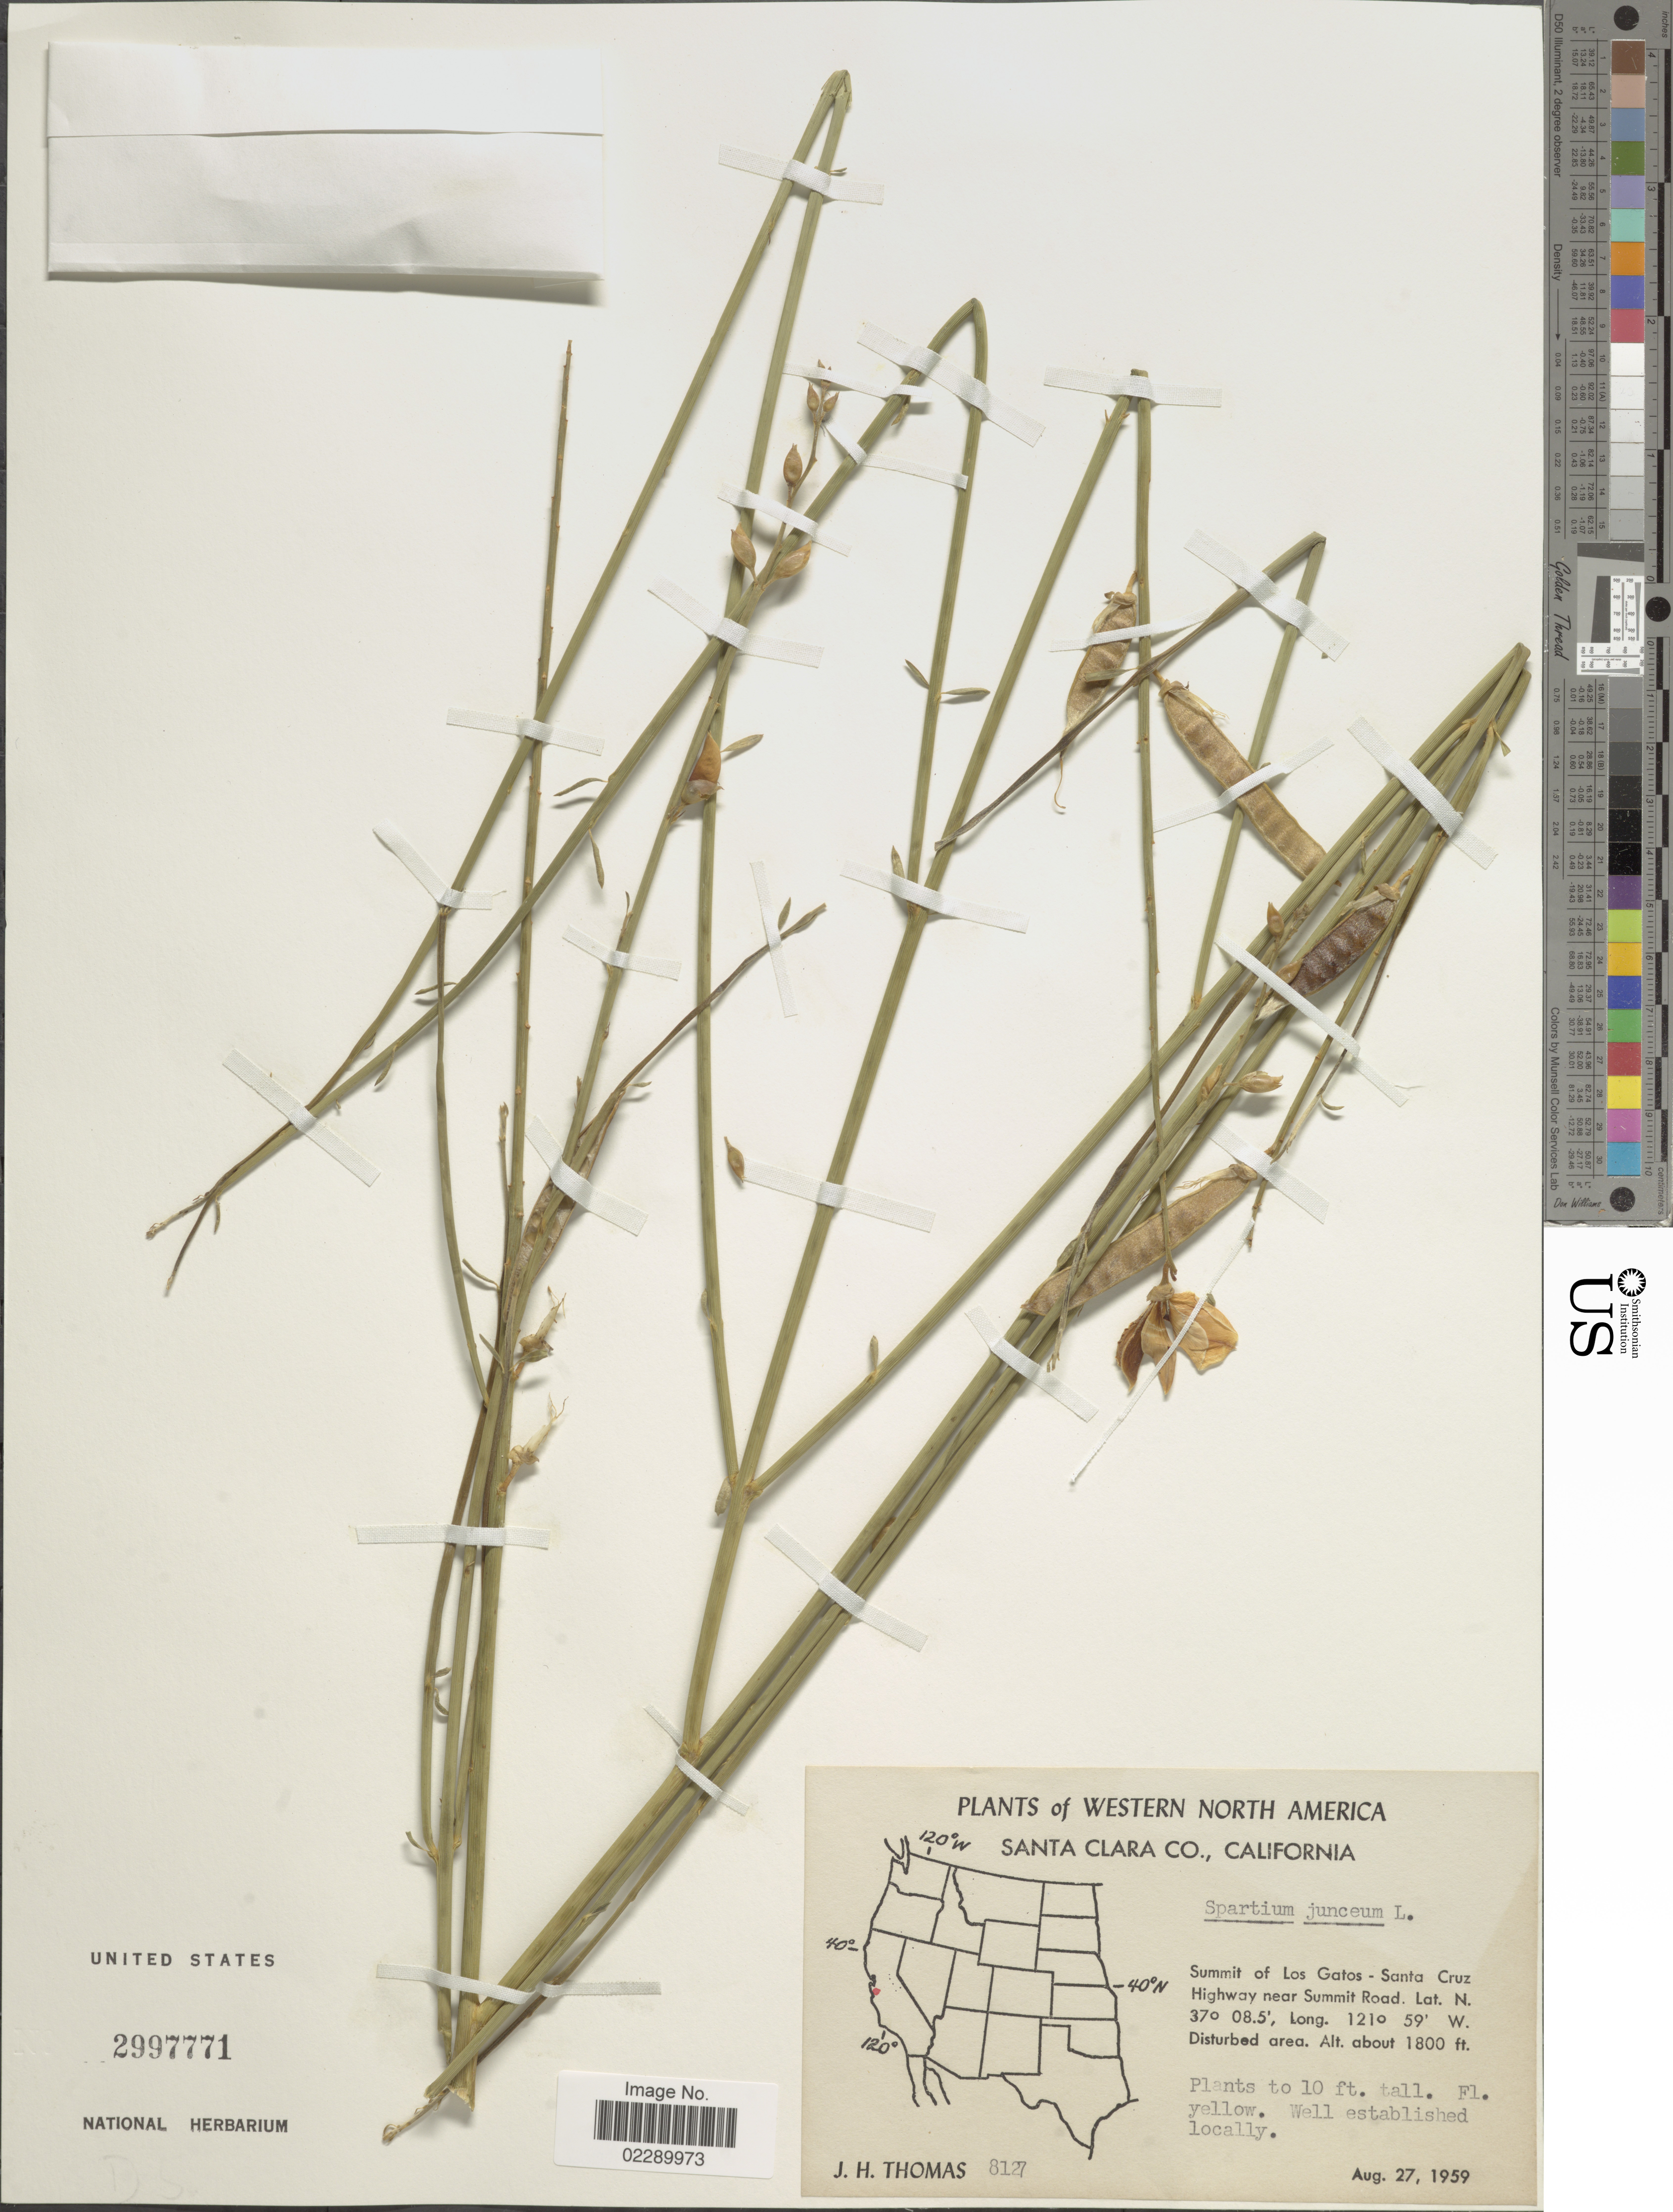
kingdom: Plantae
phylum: Tracheophyta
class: Magnoliopsida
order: Fabales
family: Fabaceae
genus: Spartium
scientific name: Spartium junceum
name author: L.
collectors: J. H. Thomas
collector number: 8127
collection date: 1959-08-27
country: United States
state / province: California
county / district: Santa Clara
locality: Western North America. Santa Clara Co., California. Summit of Los Gatos-Santa Cruz Highway near Summit Road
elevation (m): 549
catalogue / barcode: US 2997771